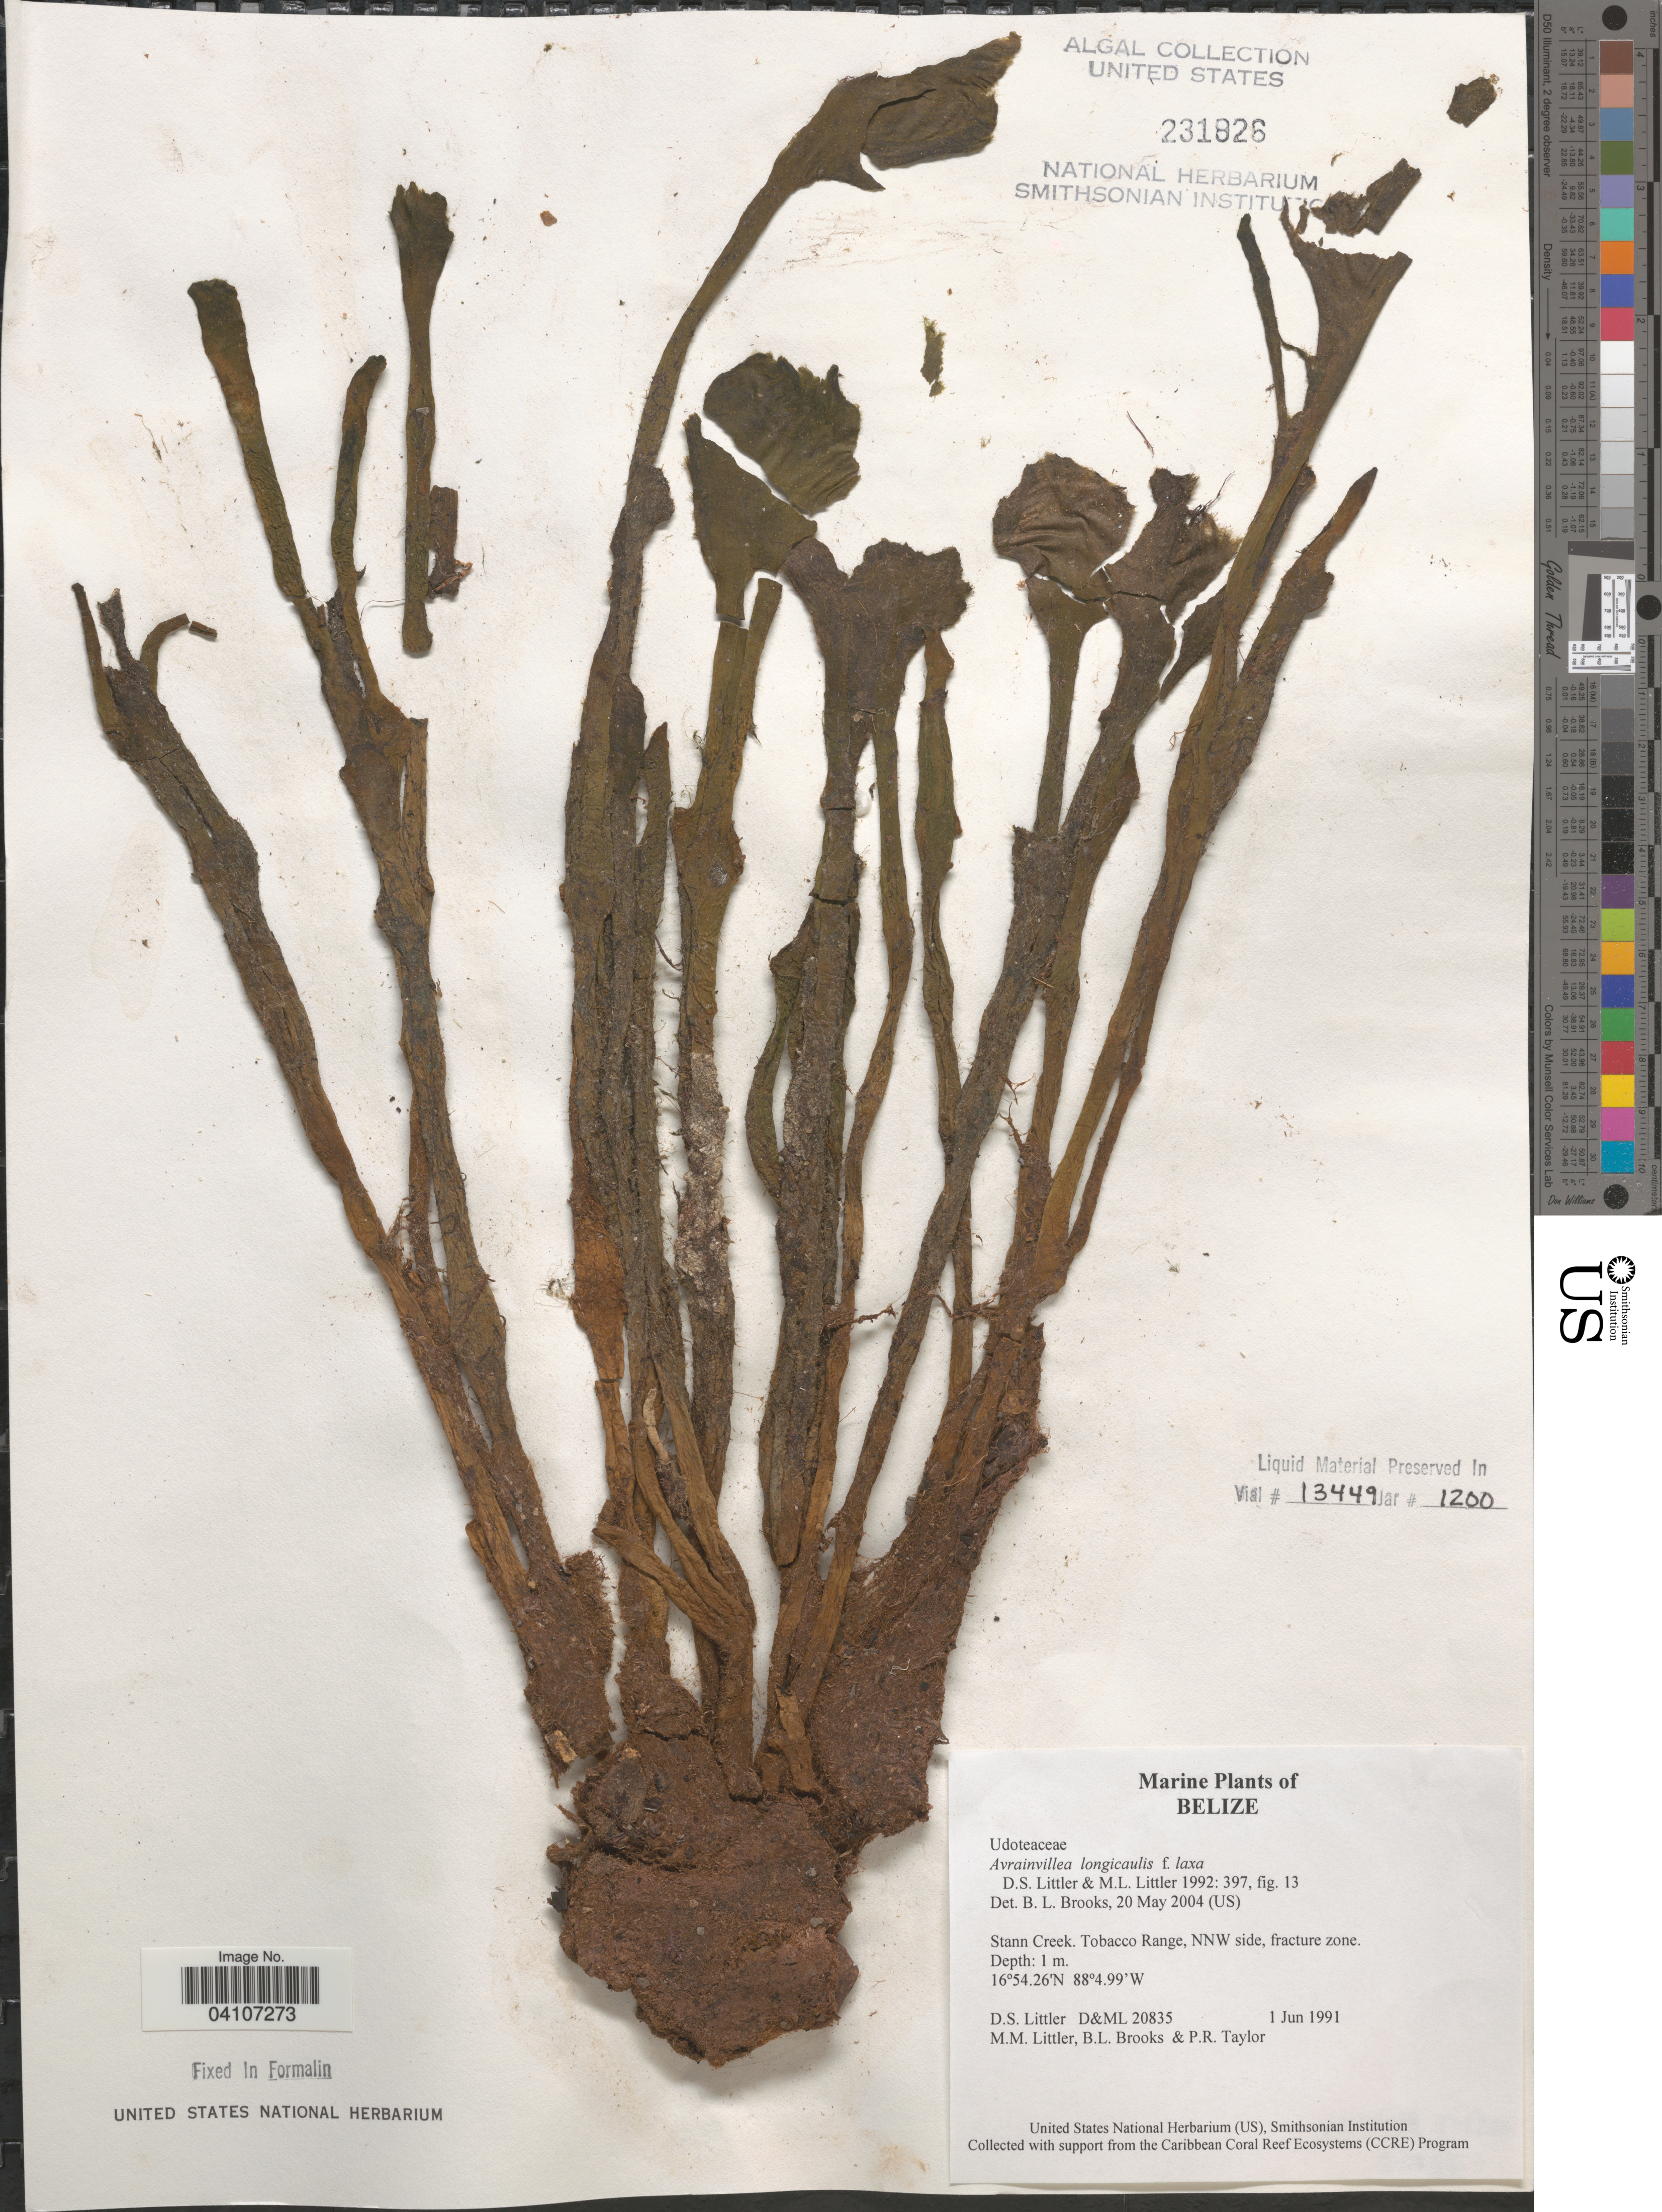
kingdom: Plantae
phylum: Chlorophyta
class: Ulvophyceae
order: Bryopsidales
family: Dichotomosiphonaceae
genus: Avrainvillea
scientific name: Avrainvillea longicaulis f. laxa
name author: D.S. Littler & Littler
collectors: D. S. Littler & P. R. Taylor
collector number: D&ML20835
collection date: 1991-06-01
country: Belize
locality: Stann Creek. Tobacco Range, NNW side, fracture zone.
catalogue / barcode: US 231926